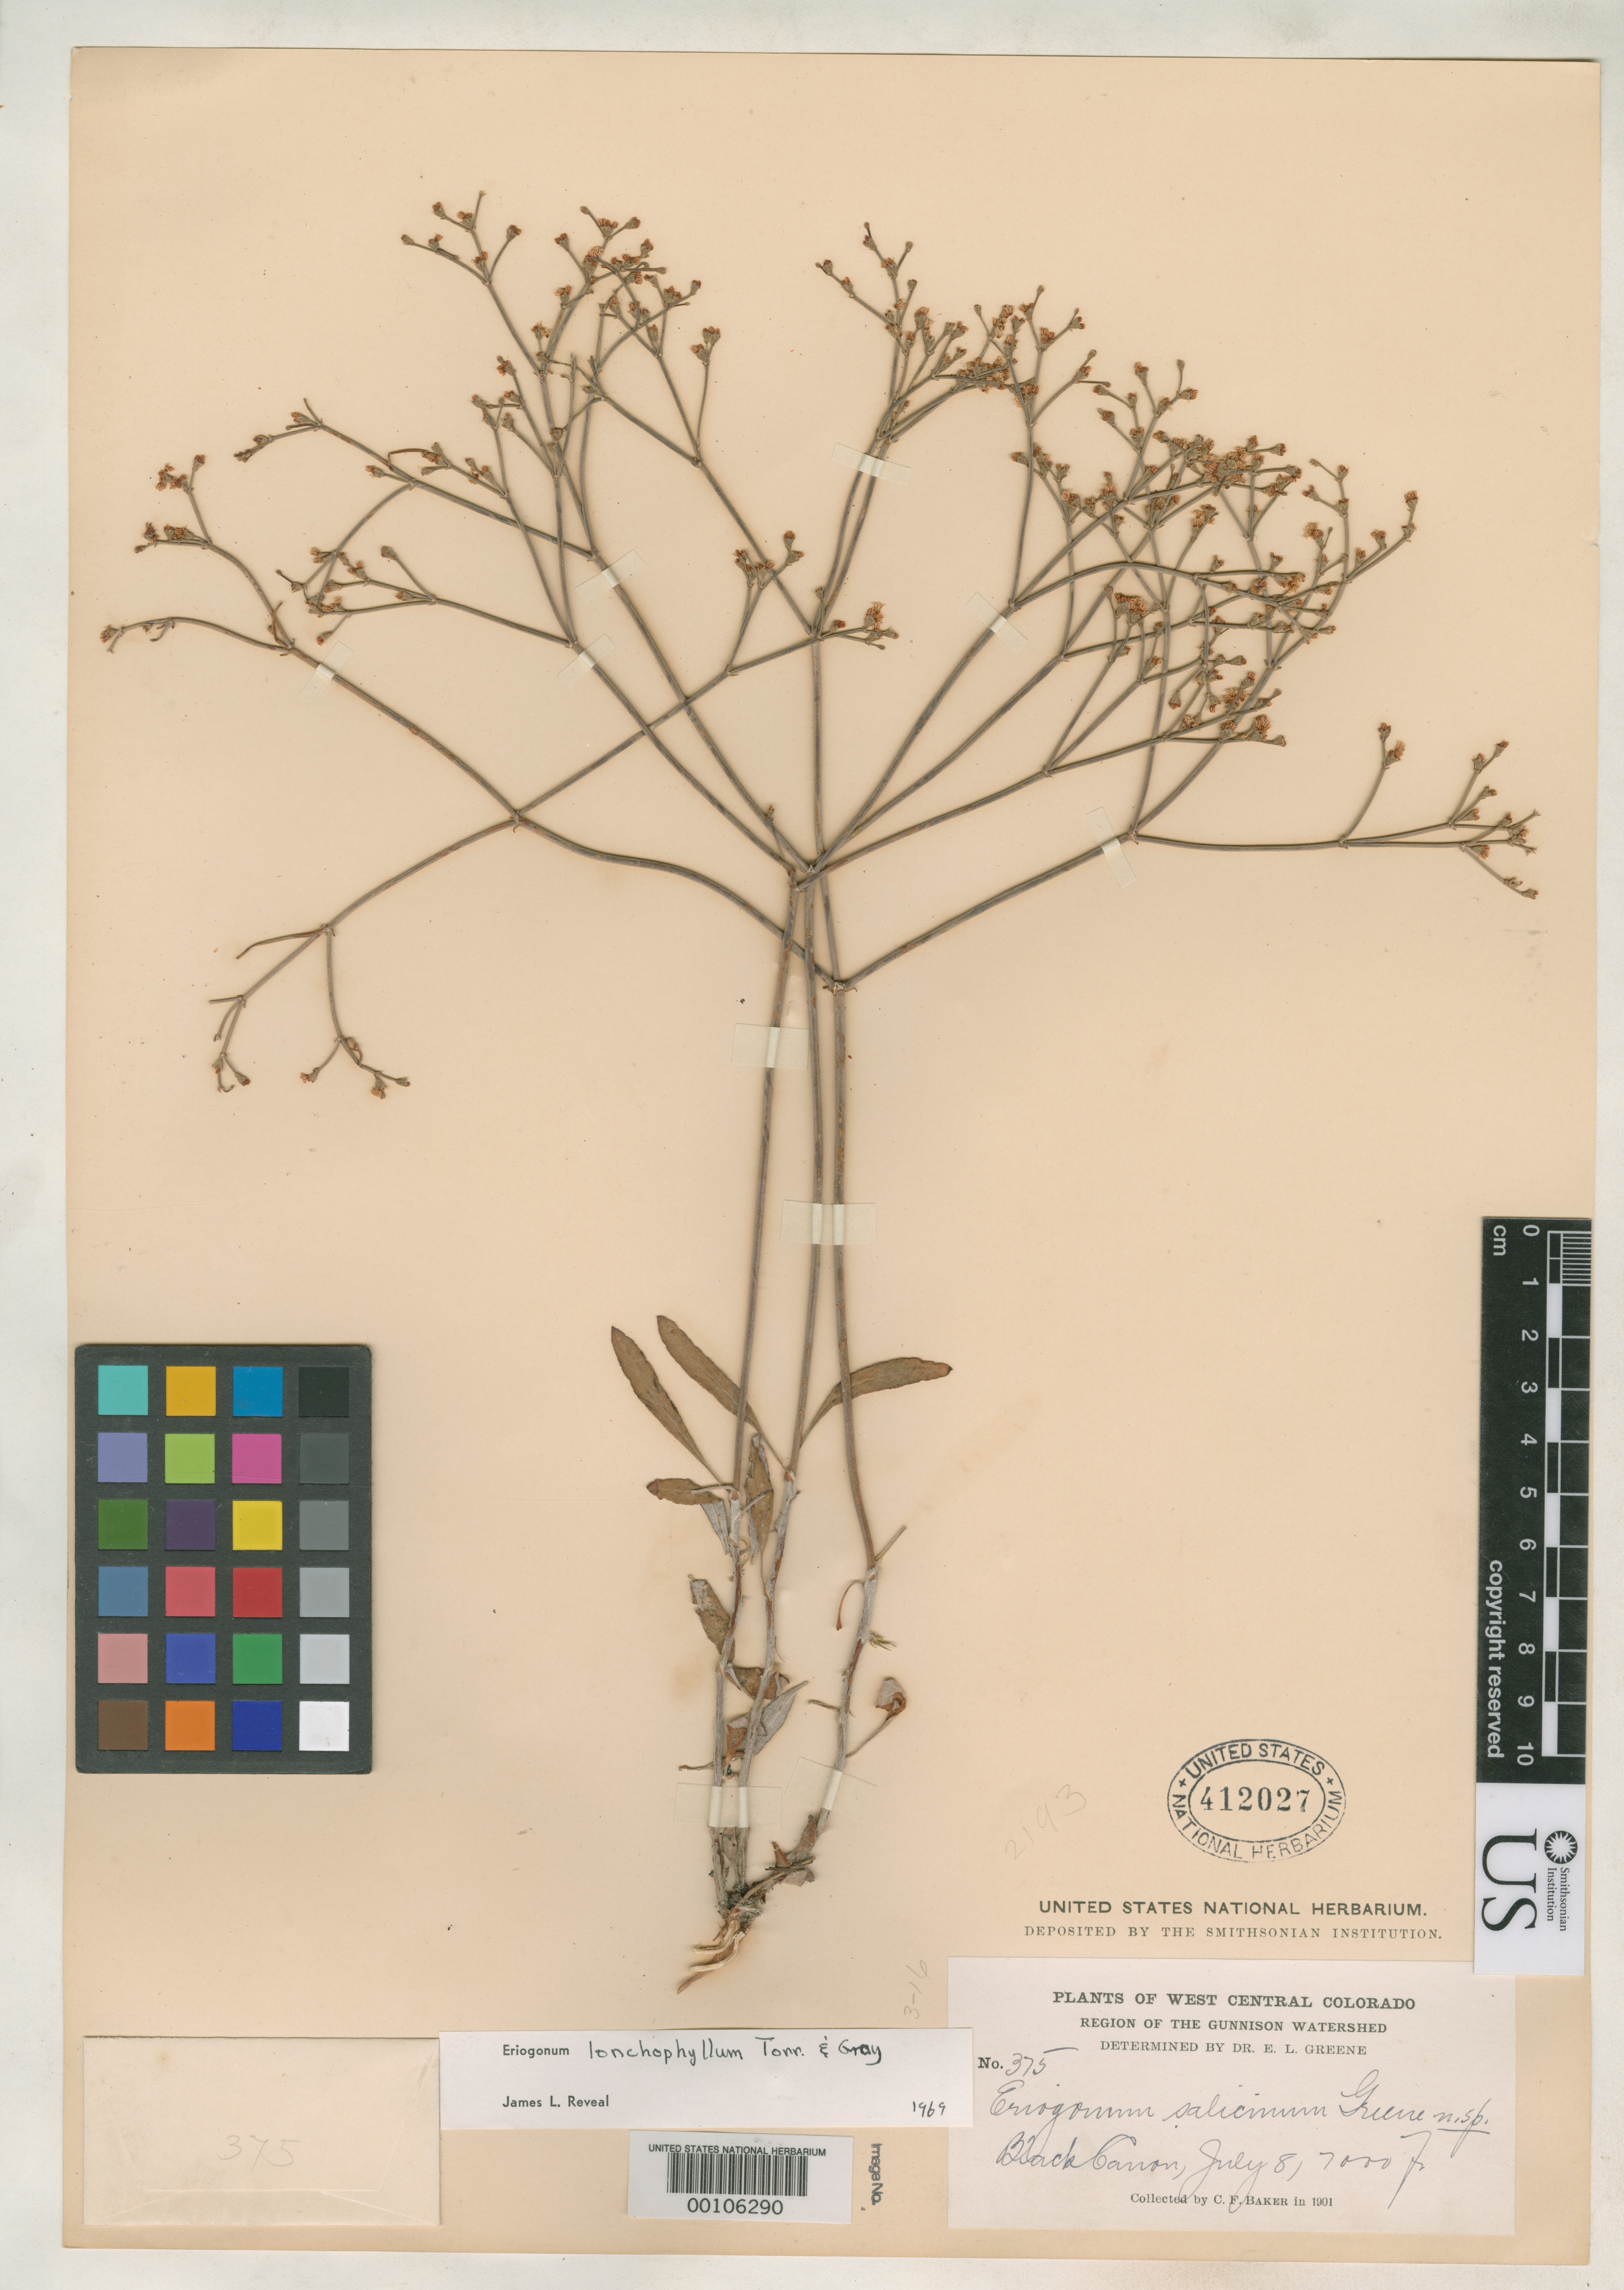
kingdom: Plantae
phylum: Tracheophyta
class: Magnoliopsida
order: Caryophyllales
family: Polygonaceae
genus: Eriogonum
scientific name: Eriogonum salicinum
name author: Greene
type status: Type Collection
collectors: C. F. Baker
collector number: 375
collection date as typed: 1901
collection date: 1901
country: United States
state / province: Colorado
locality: Gunnison Watershed.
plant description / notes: This sheet the holotype? Location of holotypes of names published in Pl. Bakerianae unclear; Green was at Catholic University in Washington, DC at the time and holotypes may be at US.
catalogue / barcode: US 412027